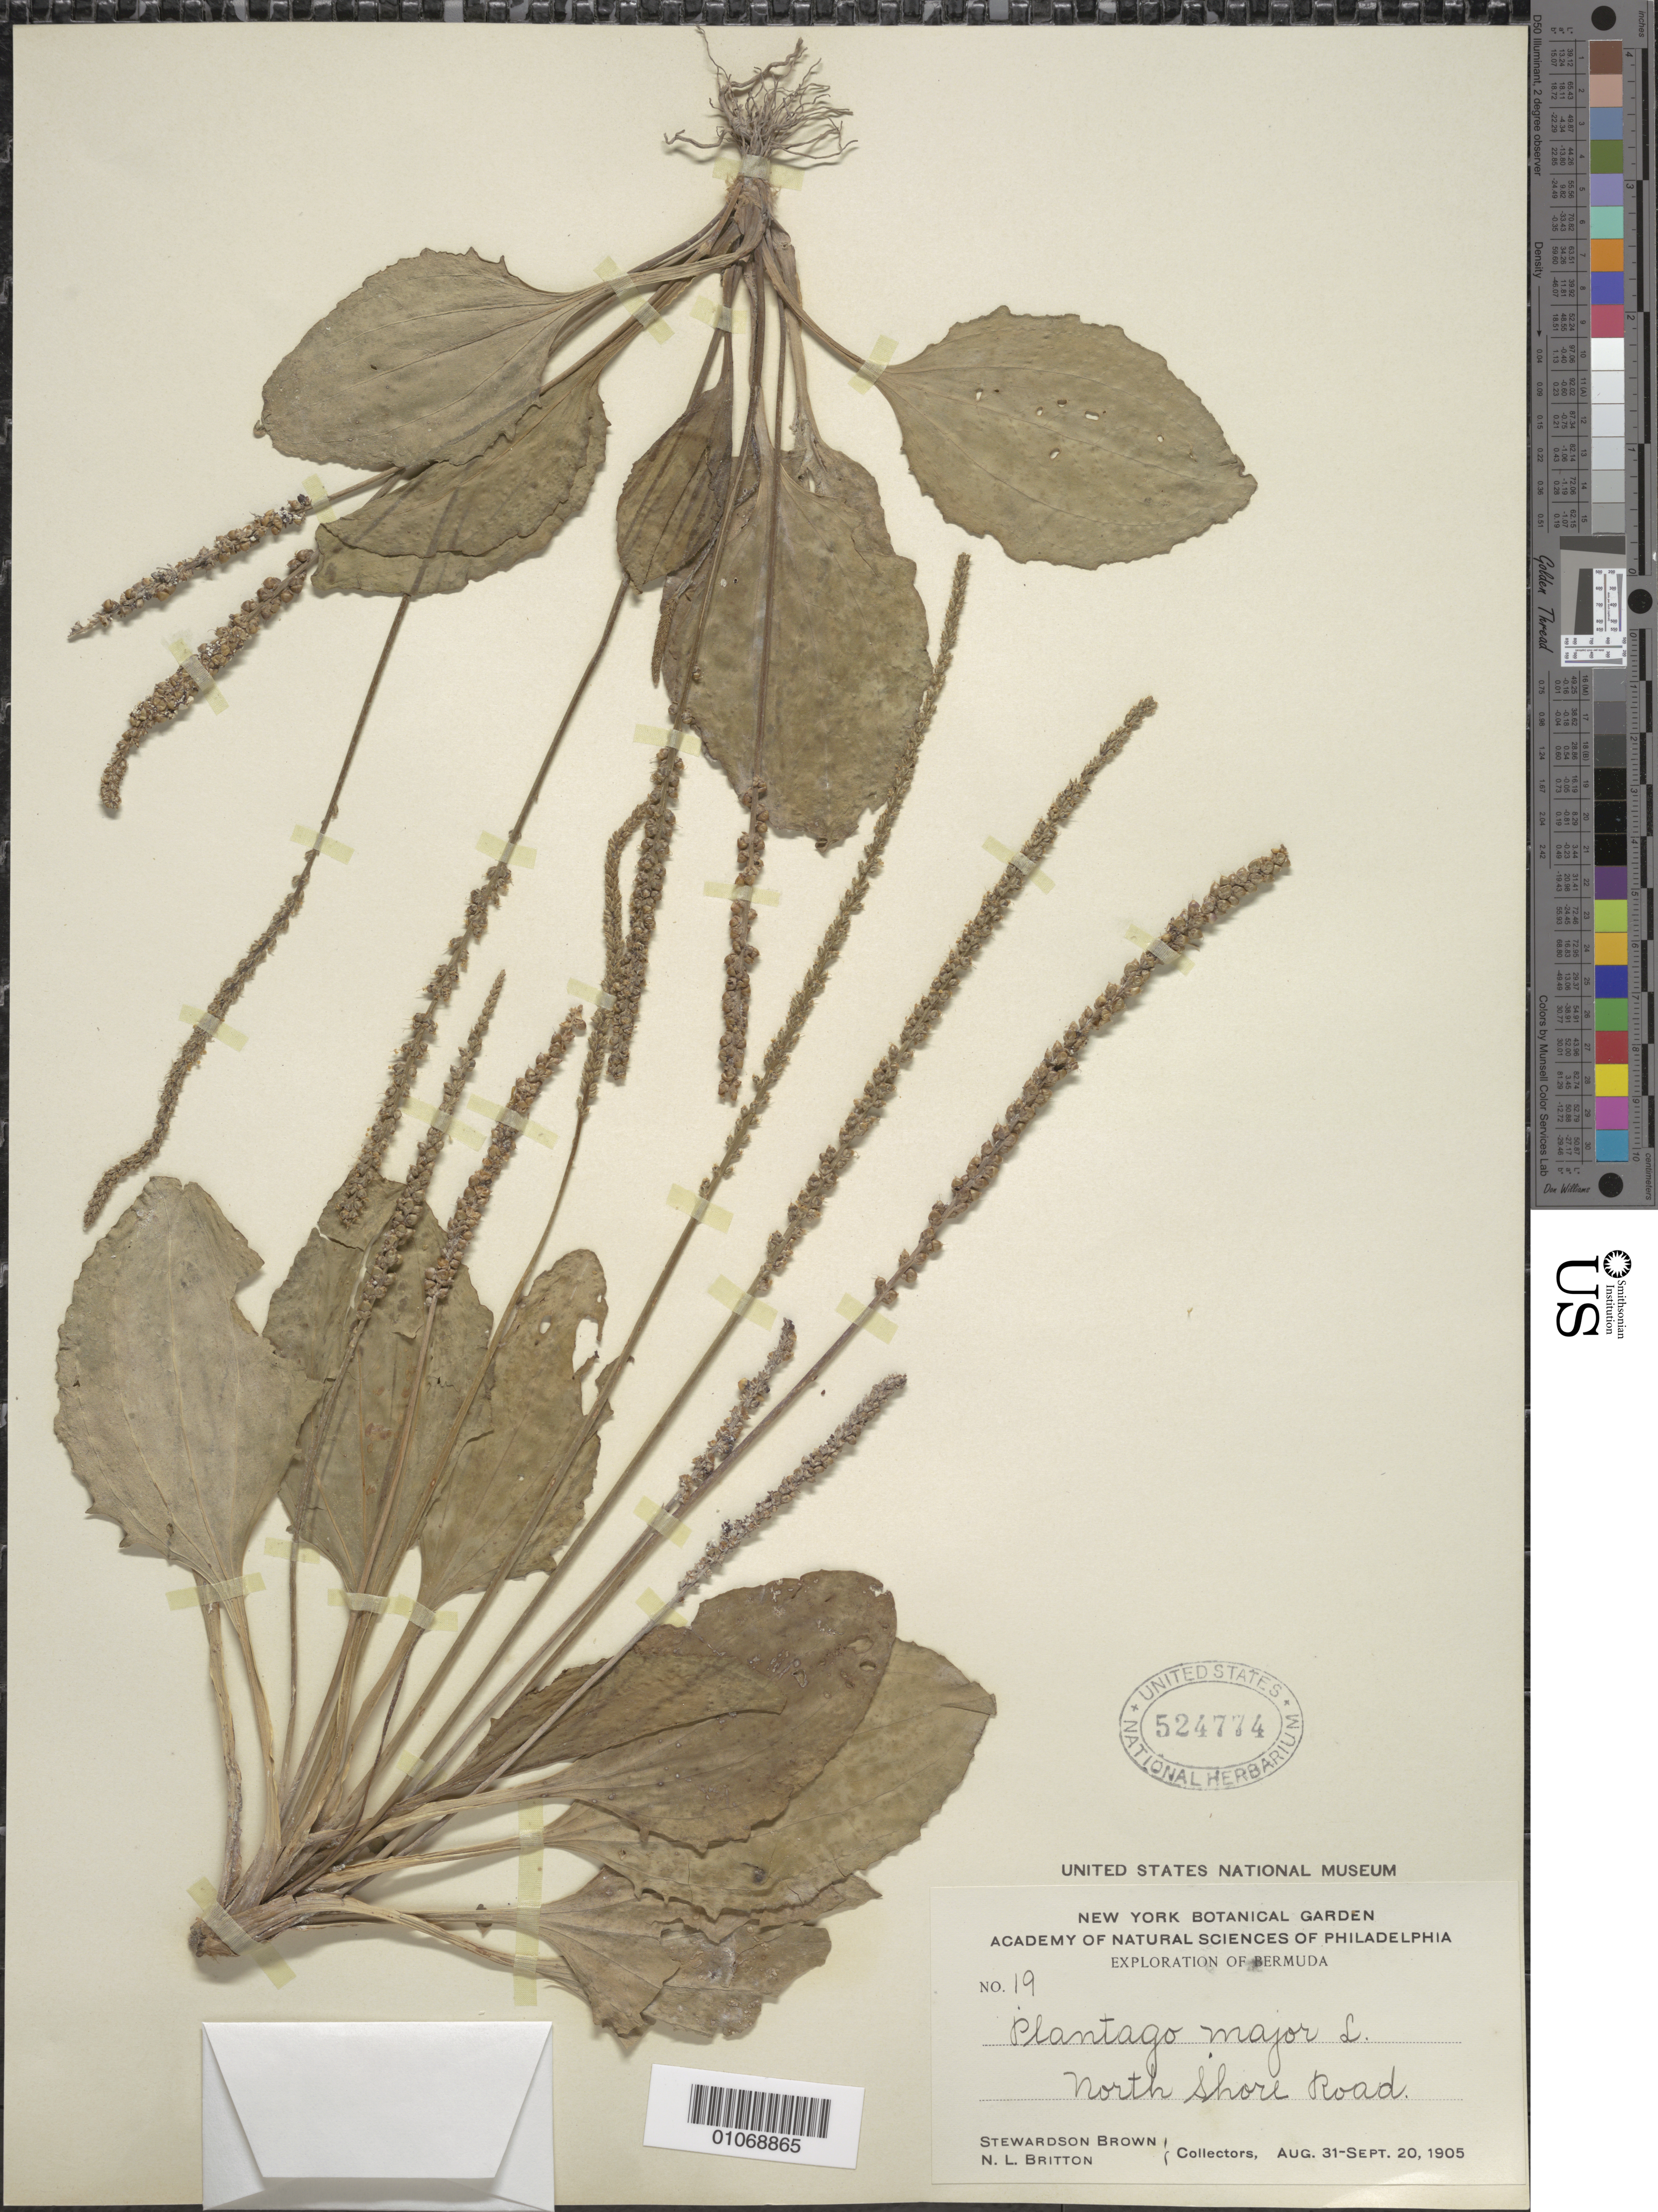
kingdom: Plantae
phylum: Tracheophyta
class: Magnoliopsida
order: Lamiales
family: Plantaginaceae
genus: Plantago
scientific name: Plantago major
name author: L.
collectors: S. Brown & N. Britton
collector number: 19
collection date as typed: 31 Aug 1905 to 20 Sep 1905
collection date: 1905-08-31/1905-09-20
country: Bermuda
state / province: Hamilton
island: Bermuda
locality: North Shore Road.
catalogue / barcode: US 524774